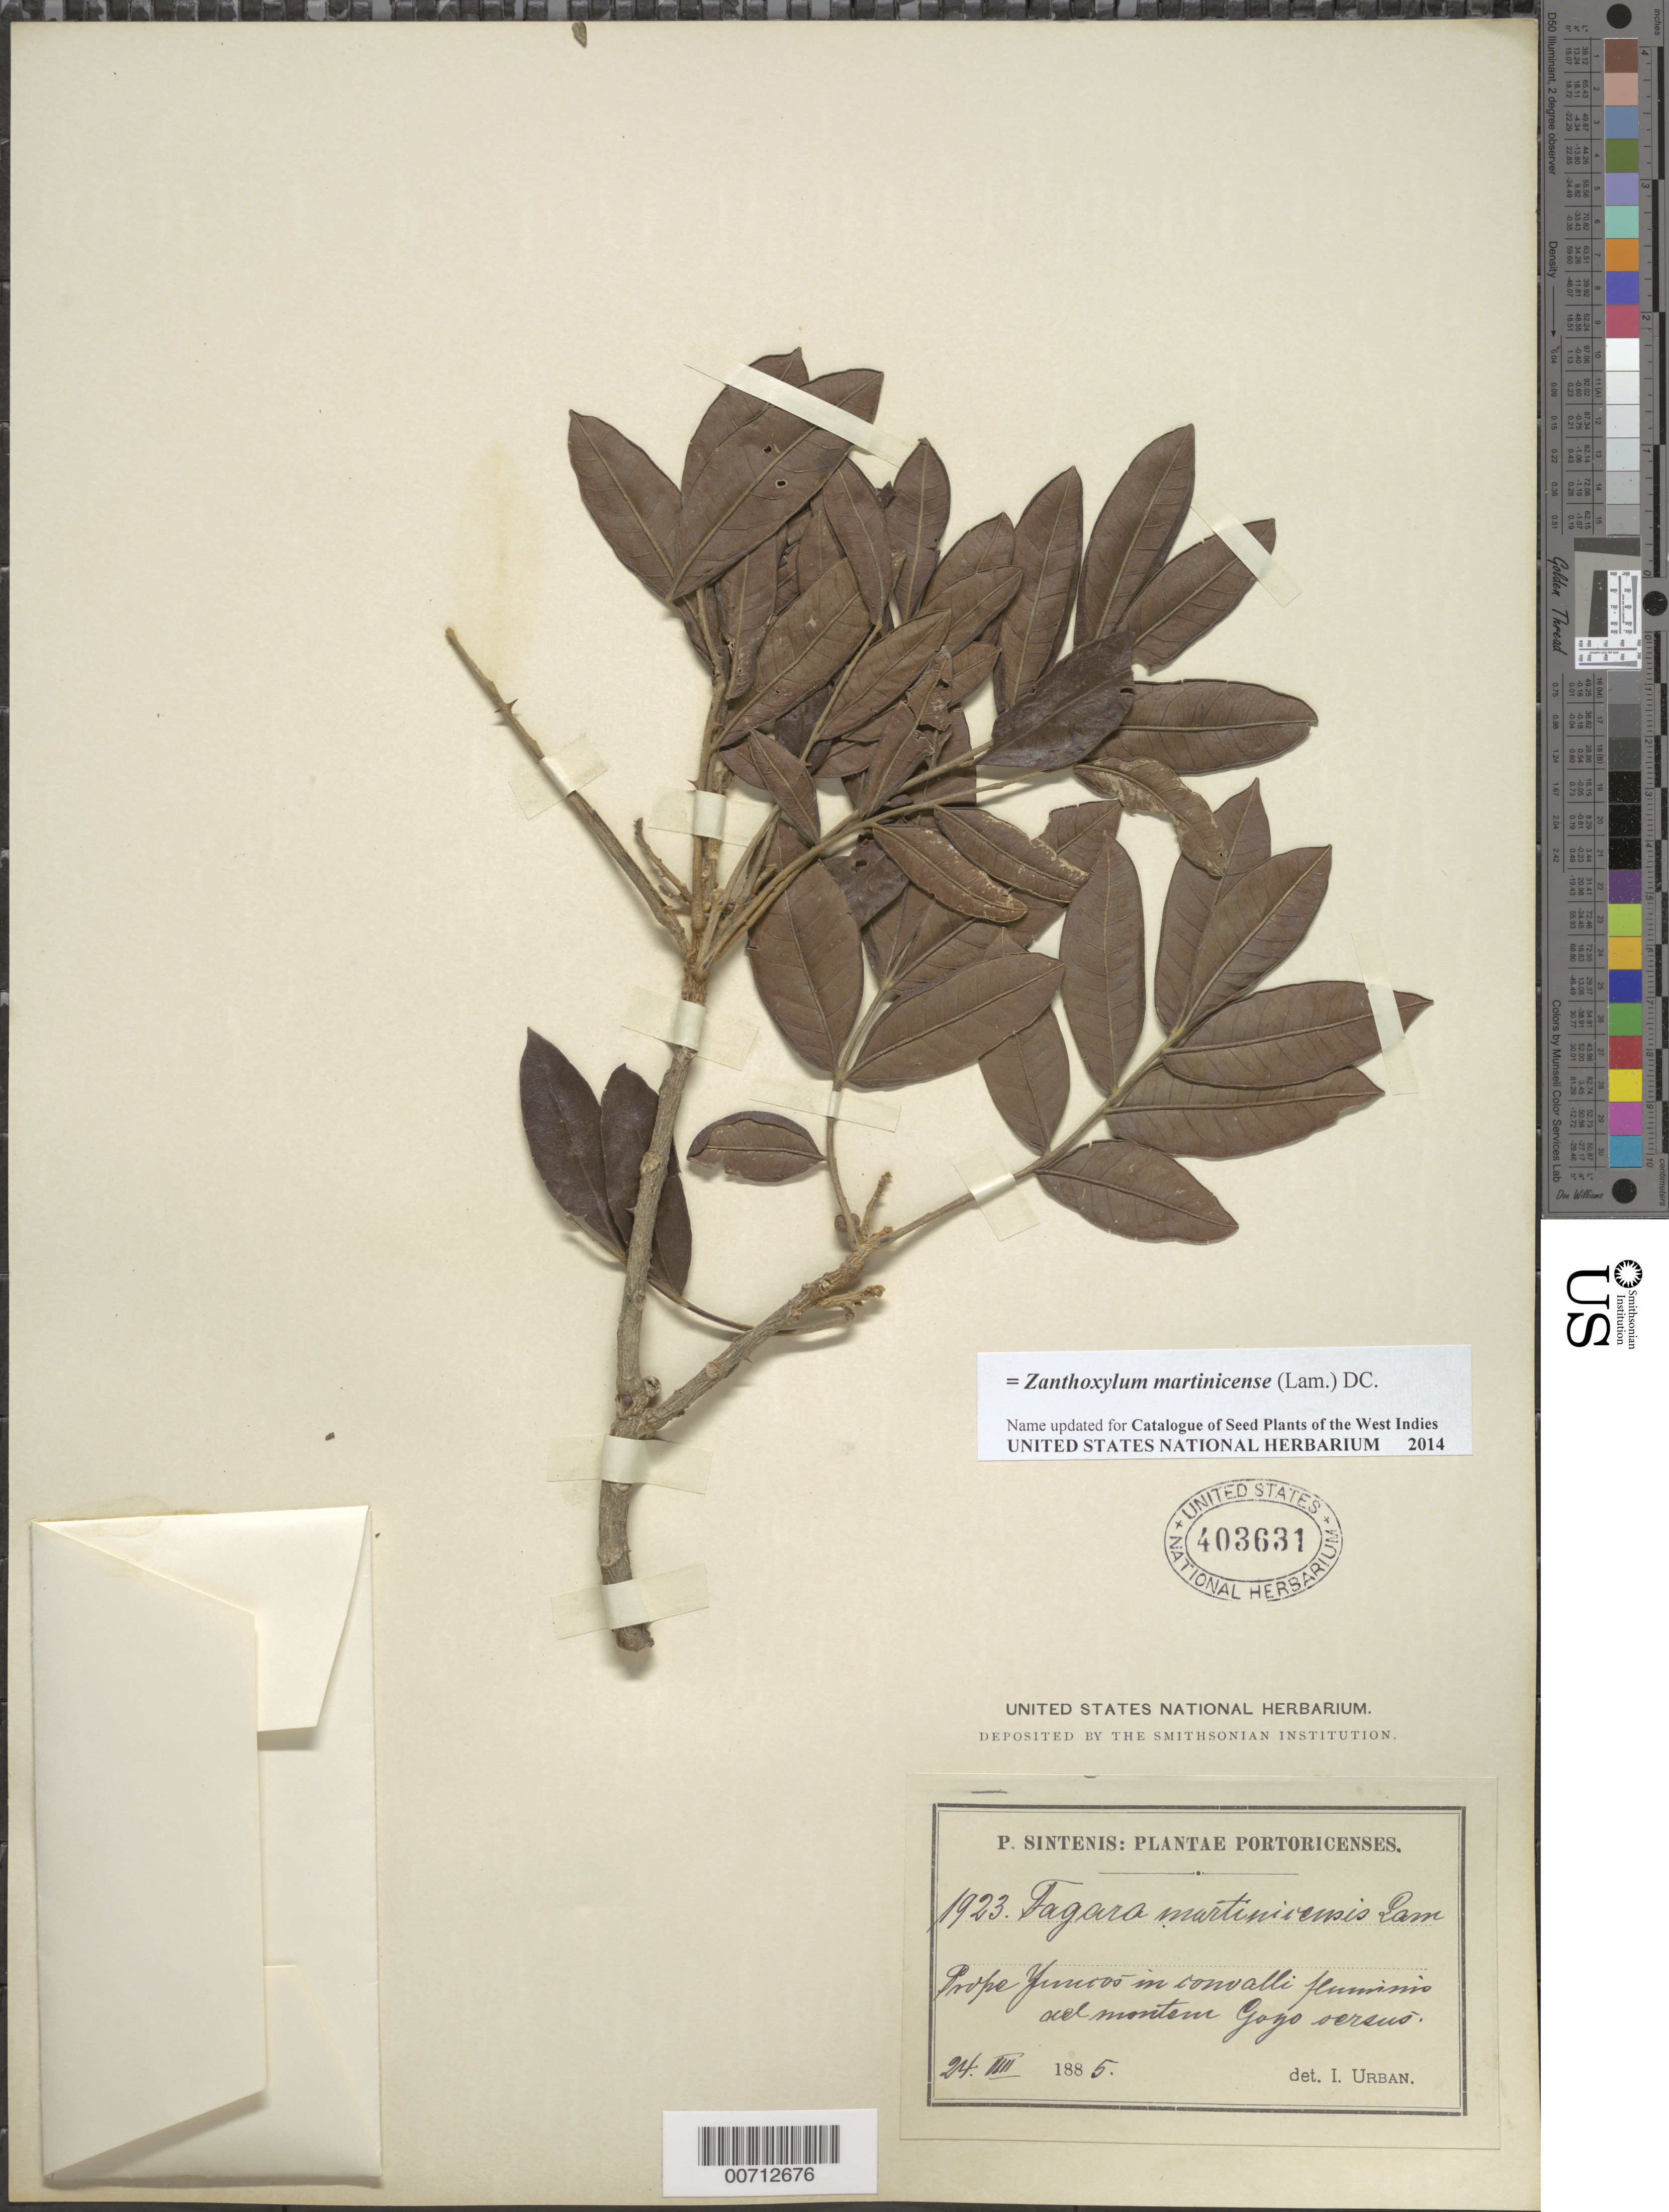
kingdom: Plantae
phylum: Tracheophyta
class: Magnoliopsida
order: Sapindales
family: Rutaceae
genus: Zanthoxylum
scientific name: Zanthoxylum martinicense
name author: (Lam.) DC.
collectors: P. Sintenis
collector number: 1923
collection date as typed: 24 Aug 1885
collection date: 1885-08-24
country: Puerto Rico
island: Greater Antilles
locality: Prope Yuncos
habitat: In convalli fluminis ad montem Gazo versus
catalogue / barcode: US 403631